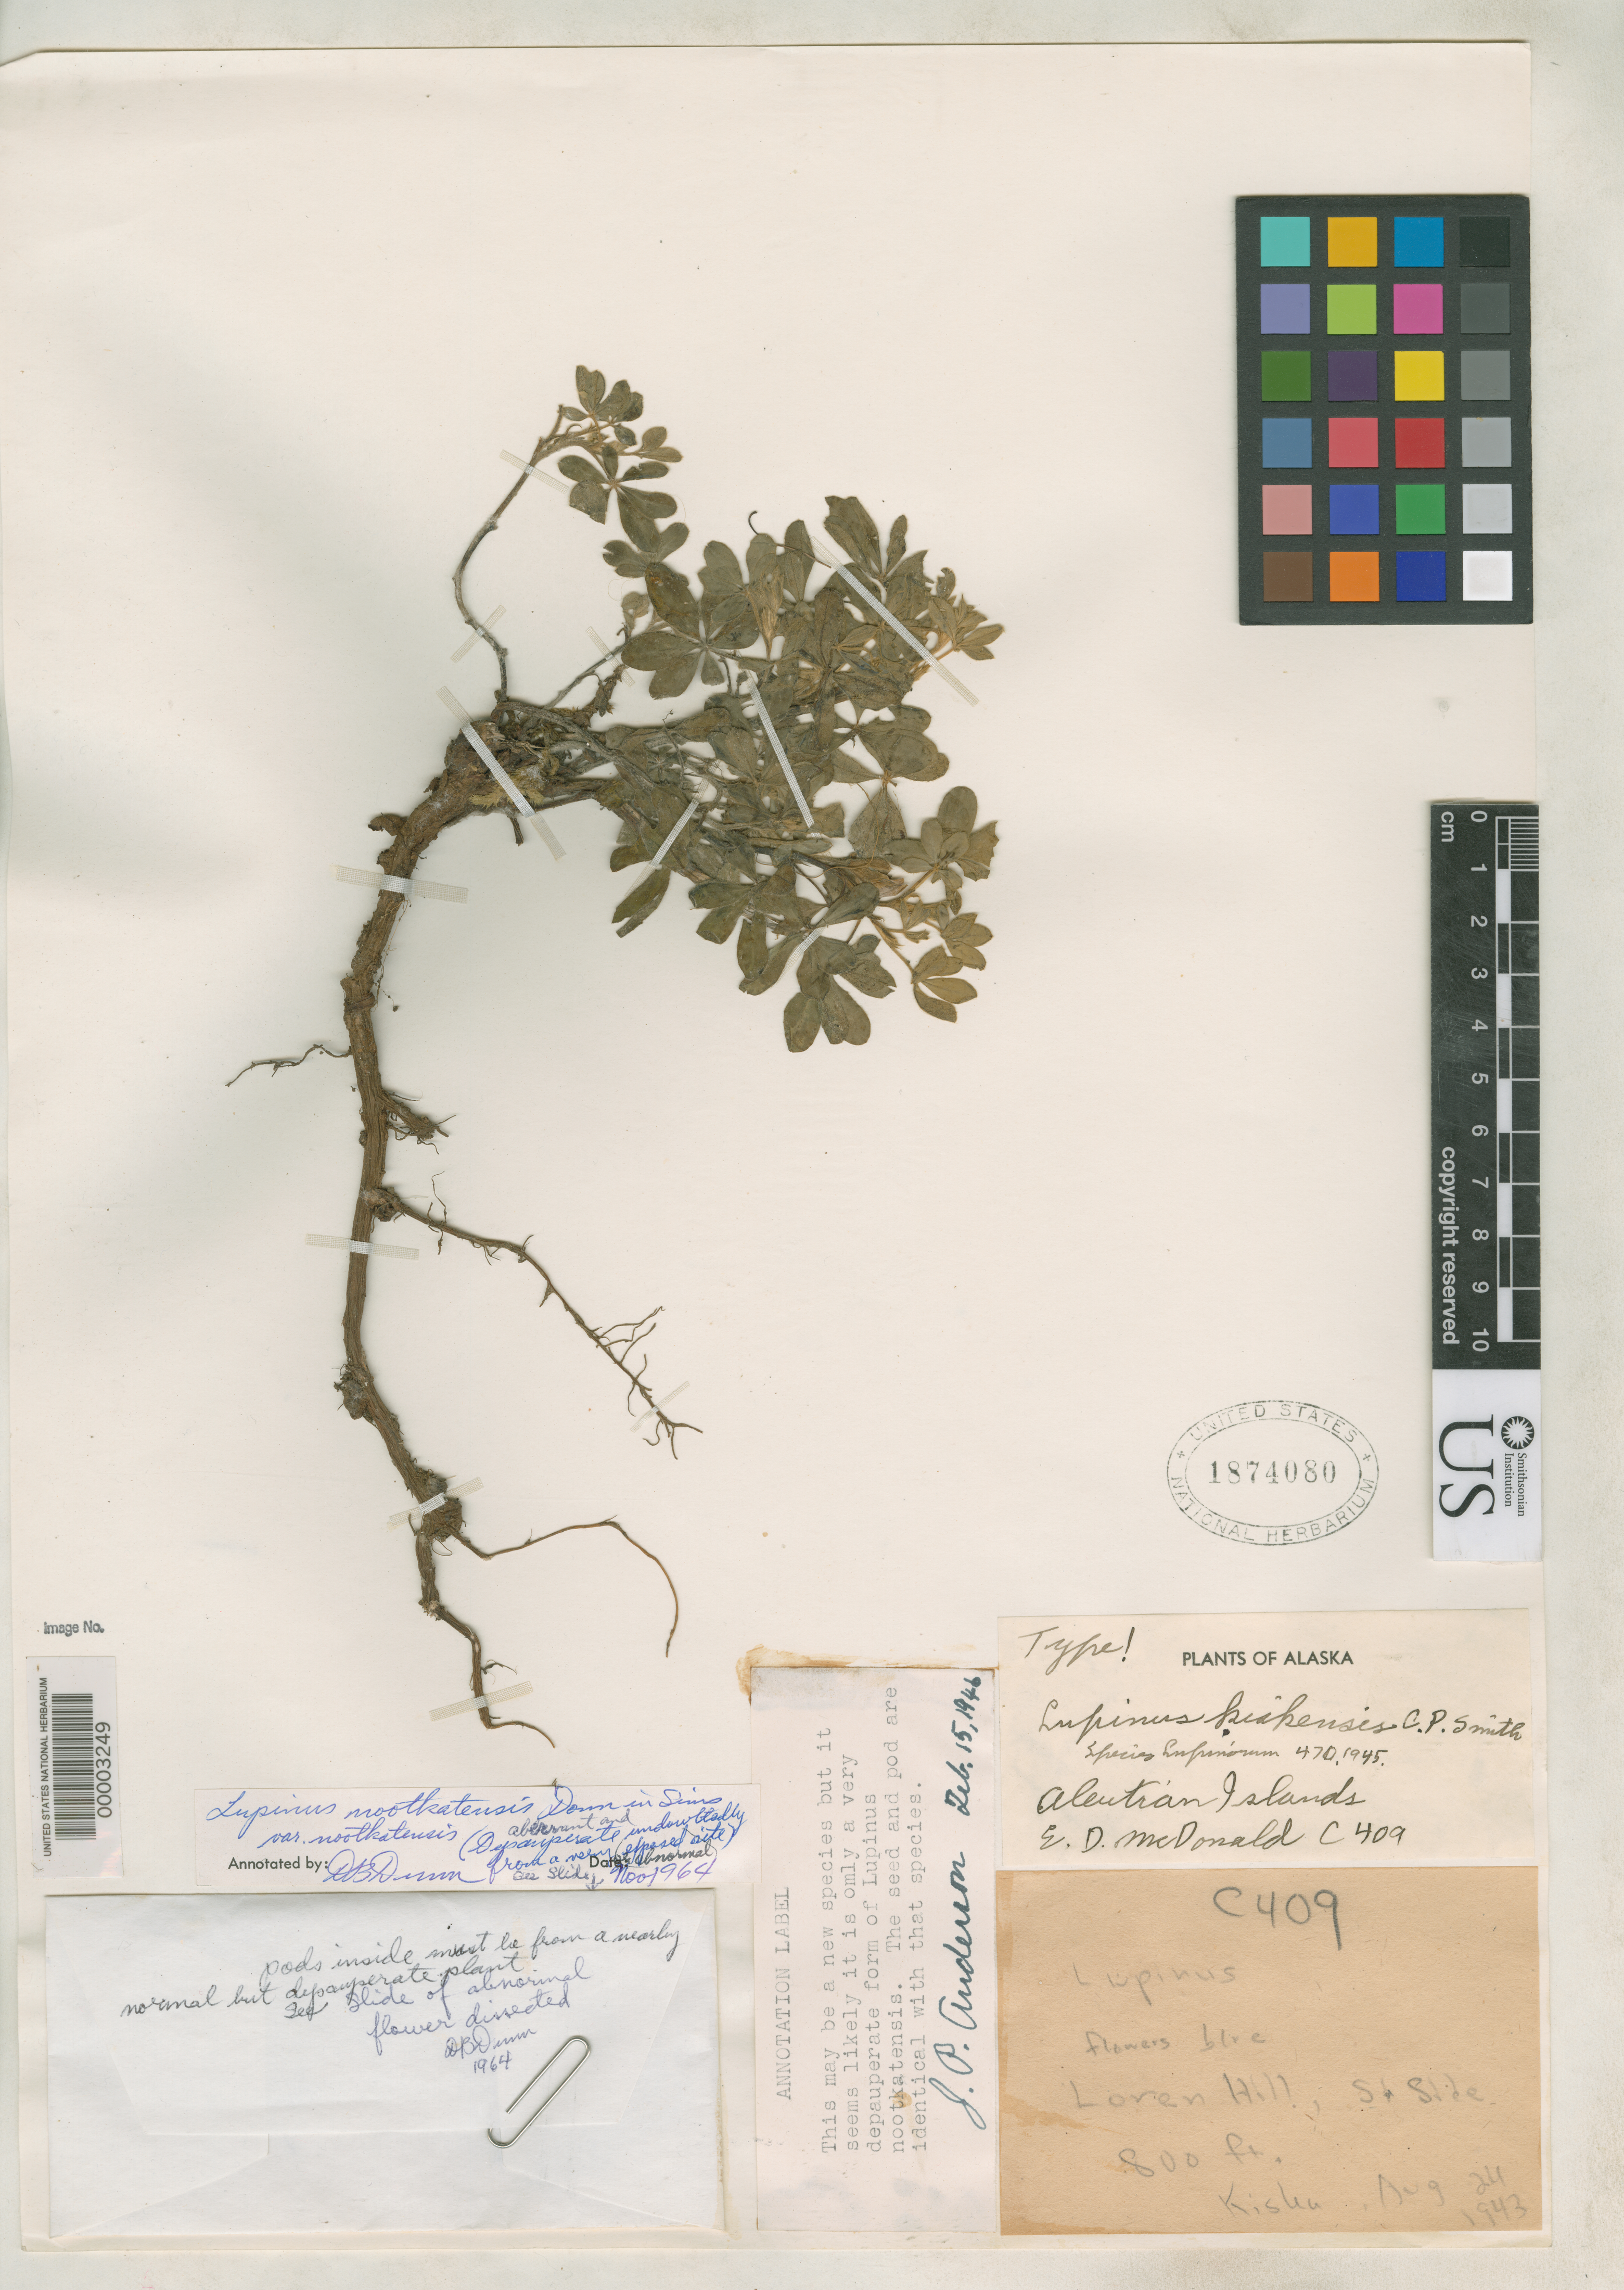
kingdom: Plantae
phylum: Tracheophyta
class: Magnoliopsida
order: Fabales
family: Fabaceae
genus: Lupinus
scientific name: Lupinus kiskensis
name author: C.P. Sm.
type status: Holotype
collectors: E. D. McDonald Jr.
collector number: C 409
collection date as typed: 24 Aug 1943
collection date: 1943-08-24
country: United States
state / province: Alaska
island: Kiska Island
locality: Lower Hill, S side.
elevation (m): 244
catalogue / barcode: US 1874080